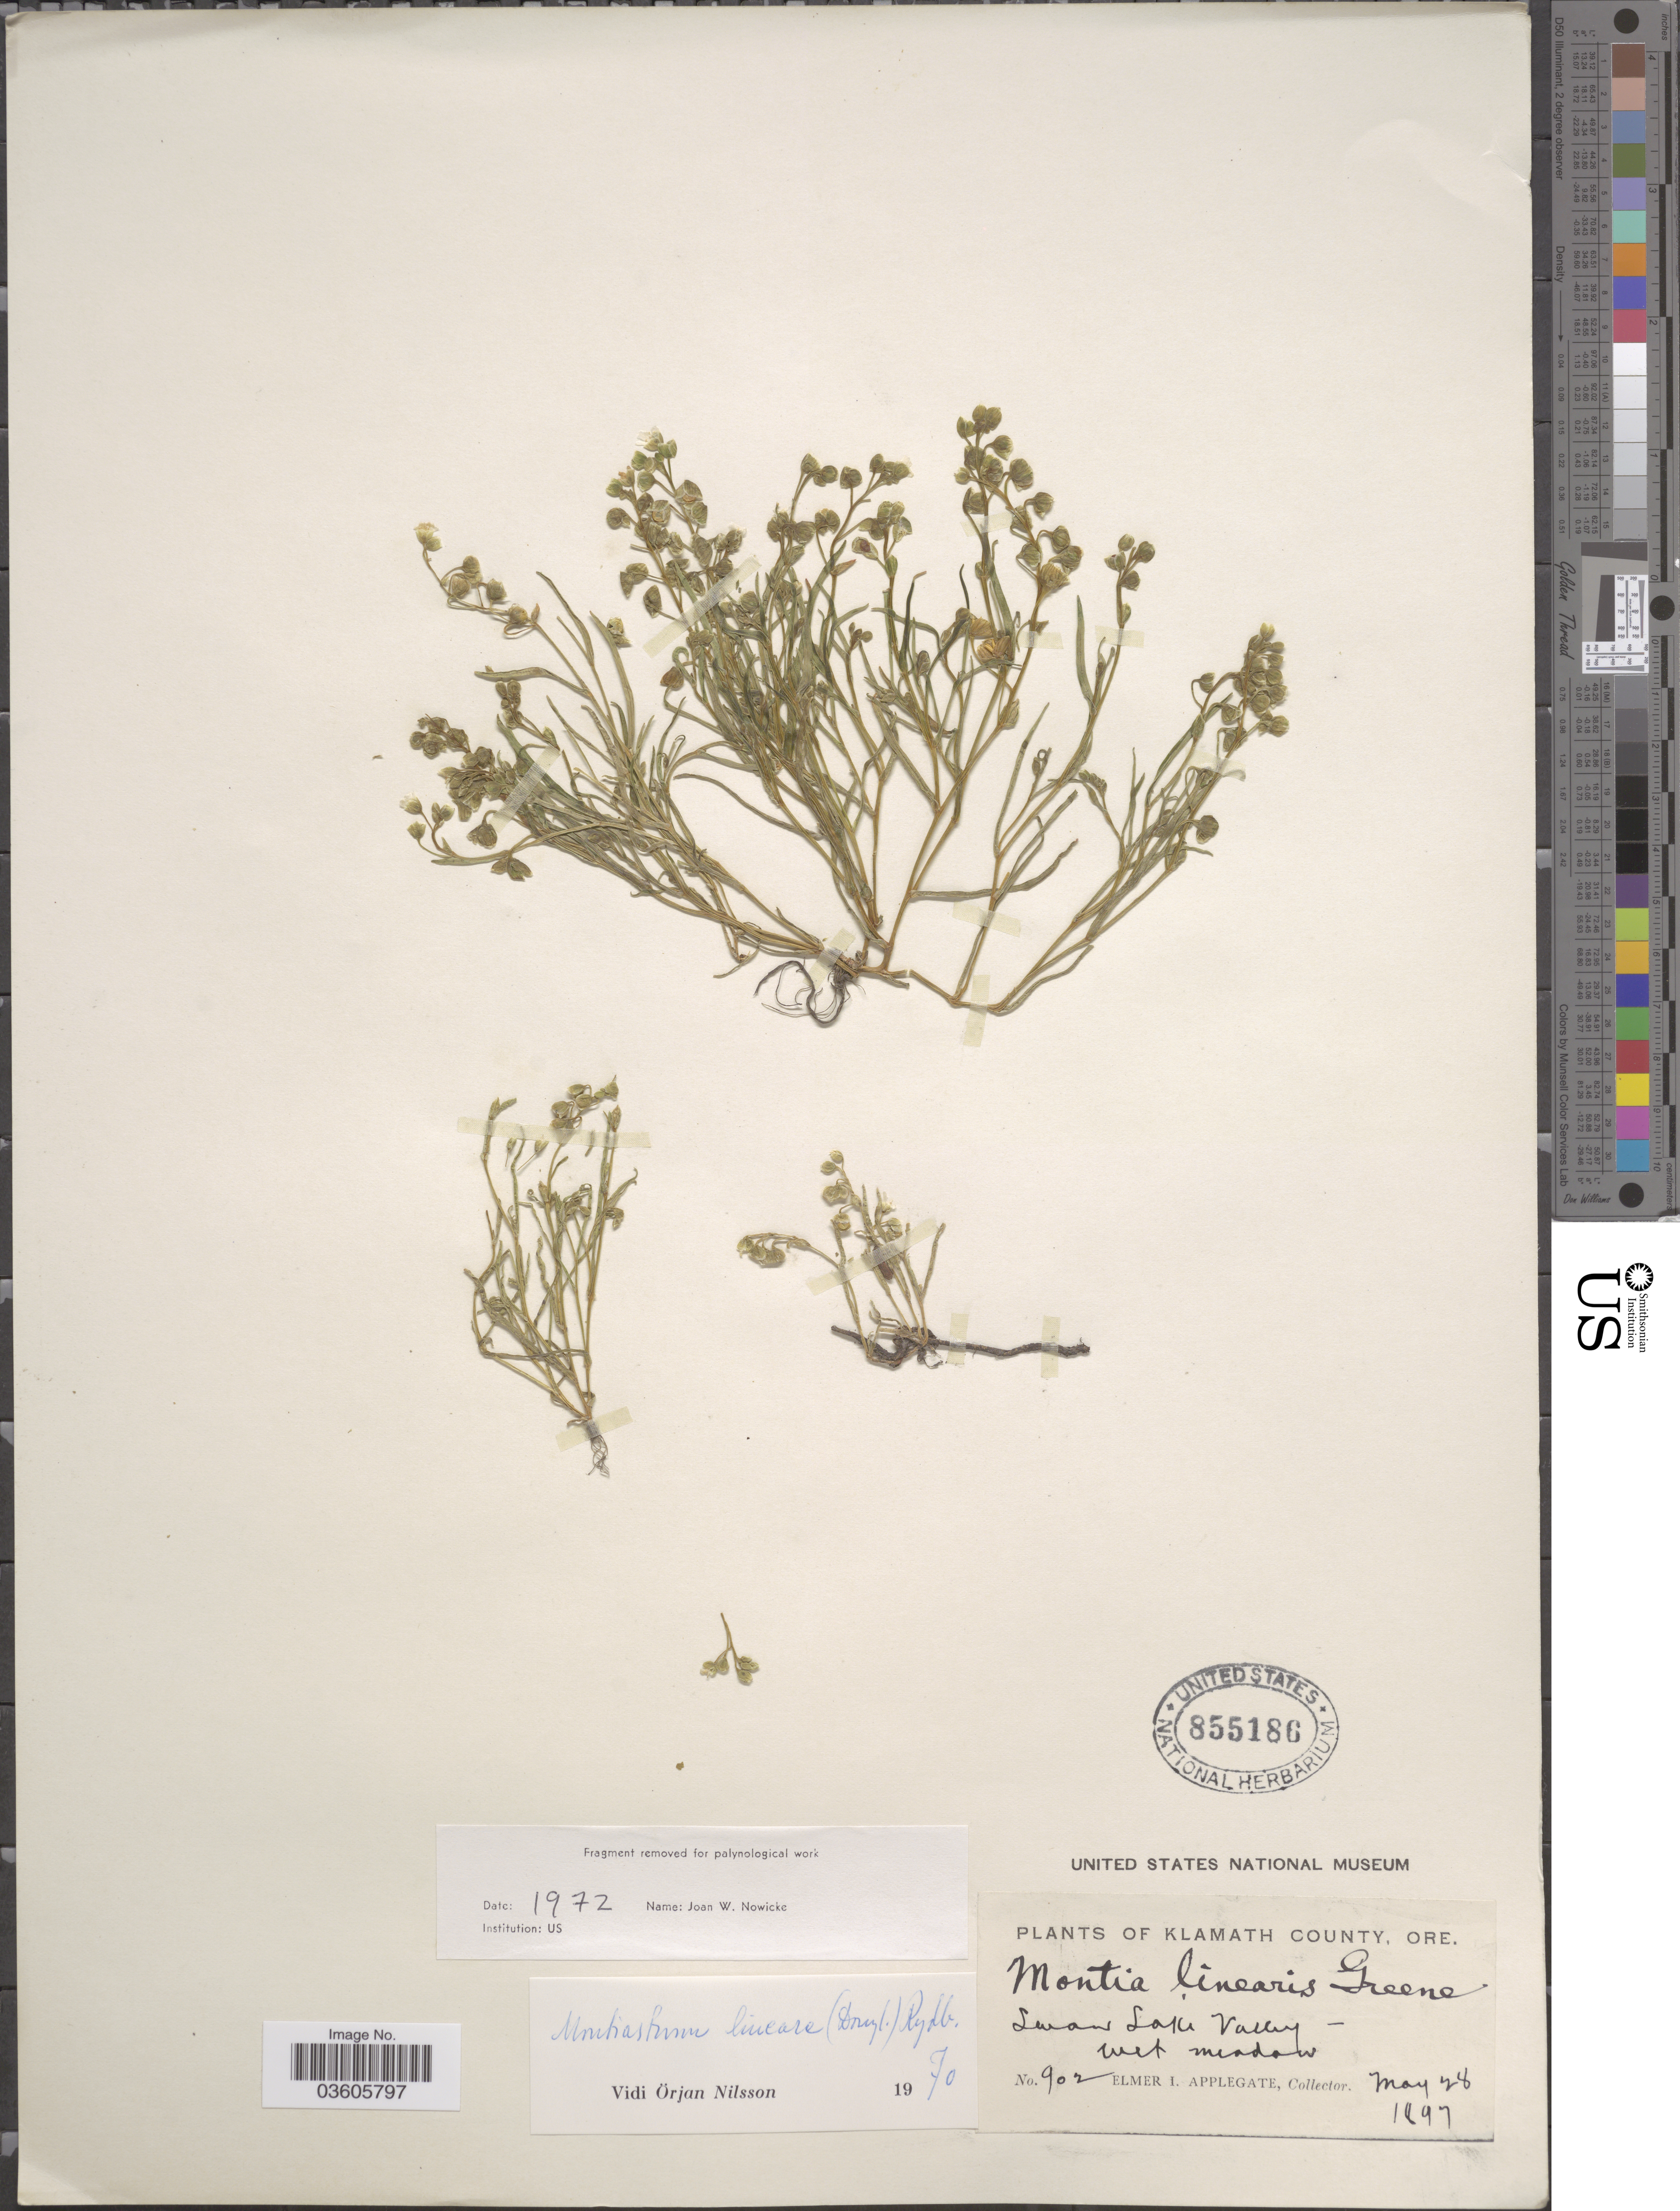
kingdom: Plantae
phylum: Tracheophyta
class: Magnoliopsida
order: Caryophyllales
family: Montiaceae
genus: Montia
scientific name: Montia linearis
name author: (Douglas) Greene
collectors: E. I. Applegate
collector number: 902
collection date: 1897-05-28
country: United States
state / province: Oregon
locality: Klamath County. Swan Lake Valley.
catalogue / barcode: US 855186